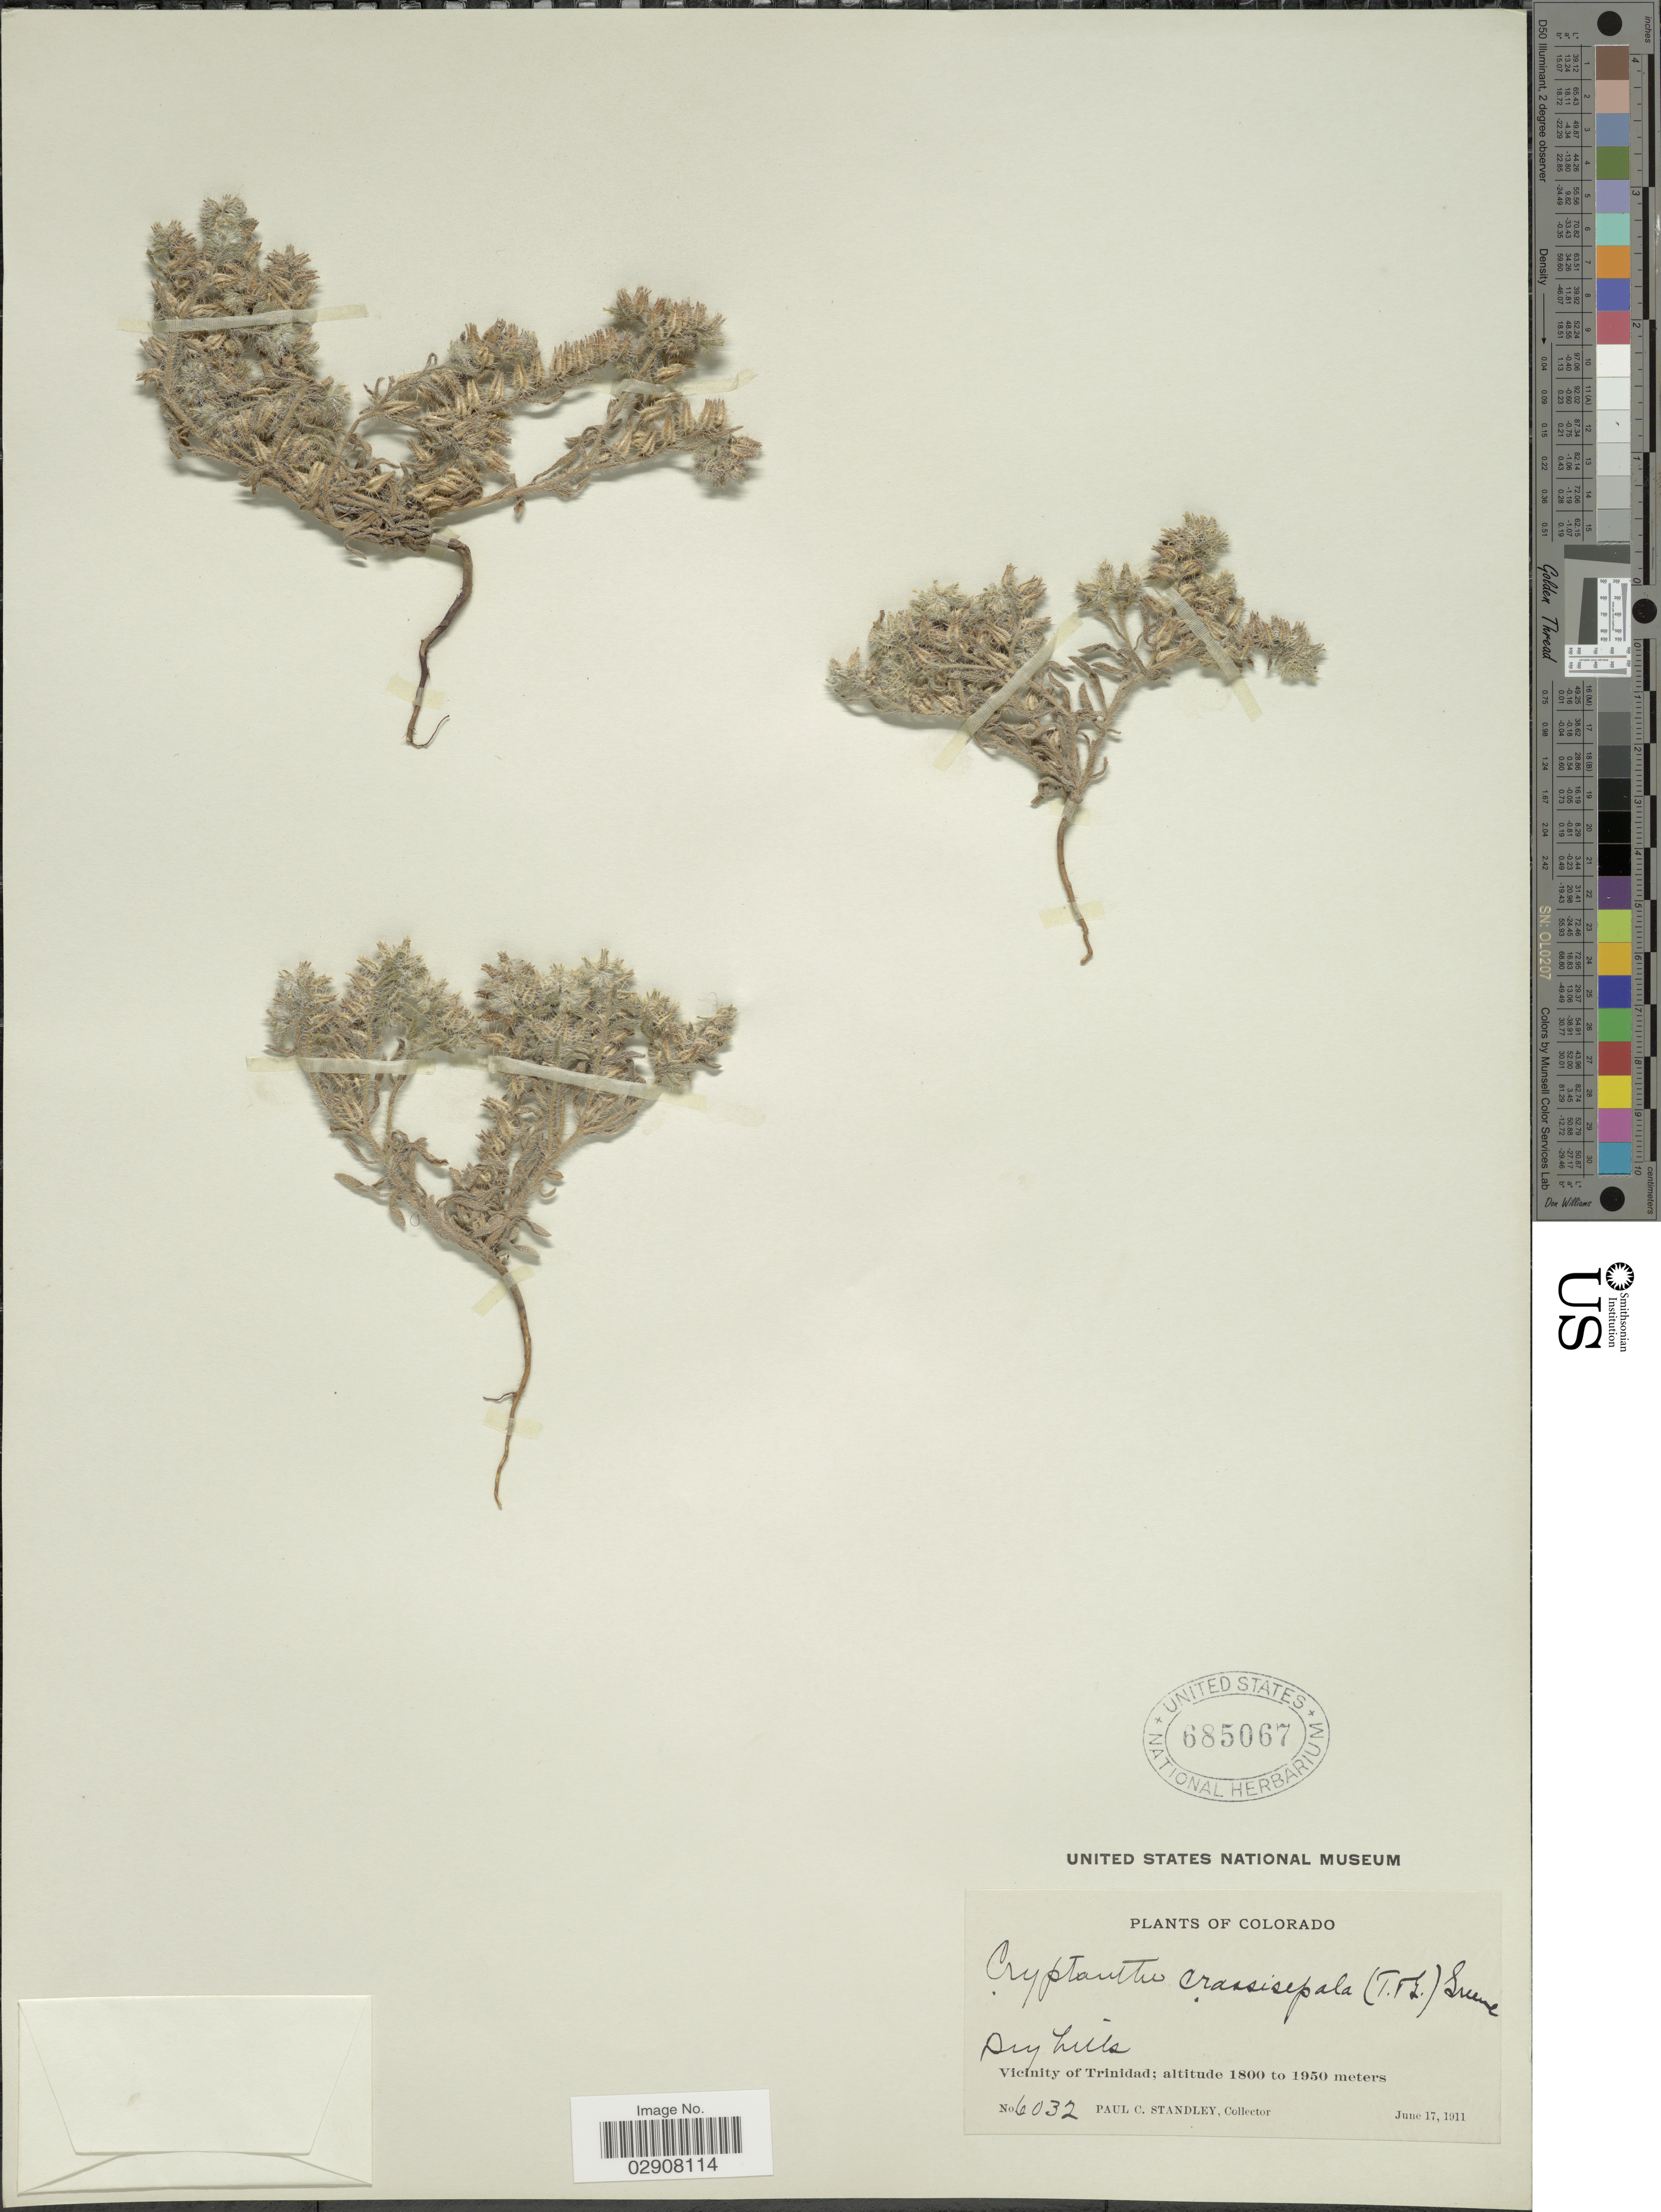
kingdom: Plantae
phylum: Tracheophyta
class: Magnoliopsida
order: Boraginales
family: Boraginaceae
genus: Cryptantha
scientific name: Cryptantha minima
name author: Rydb.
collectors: P. C. Standley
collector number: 6032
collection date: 1911-06-17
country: United States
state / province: Colorado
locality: Dry hills, Vicinity of Trinidad.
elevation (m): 1800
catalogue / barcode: US 685067